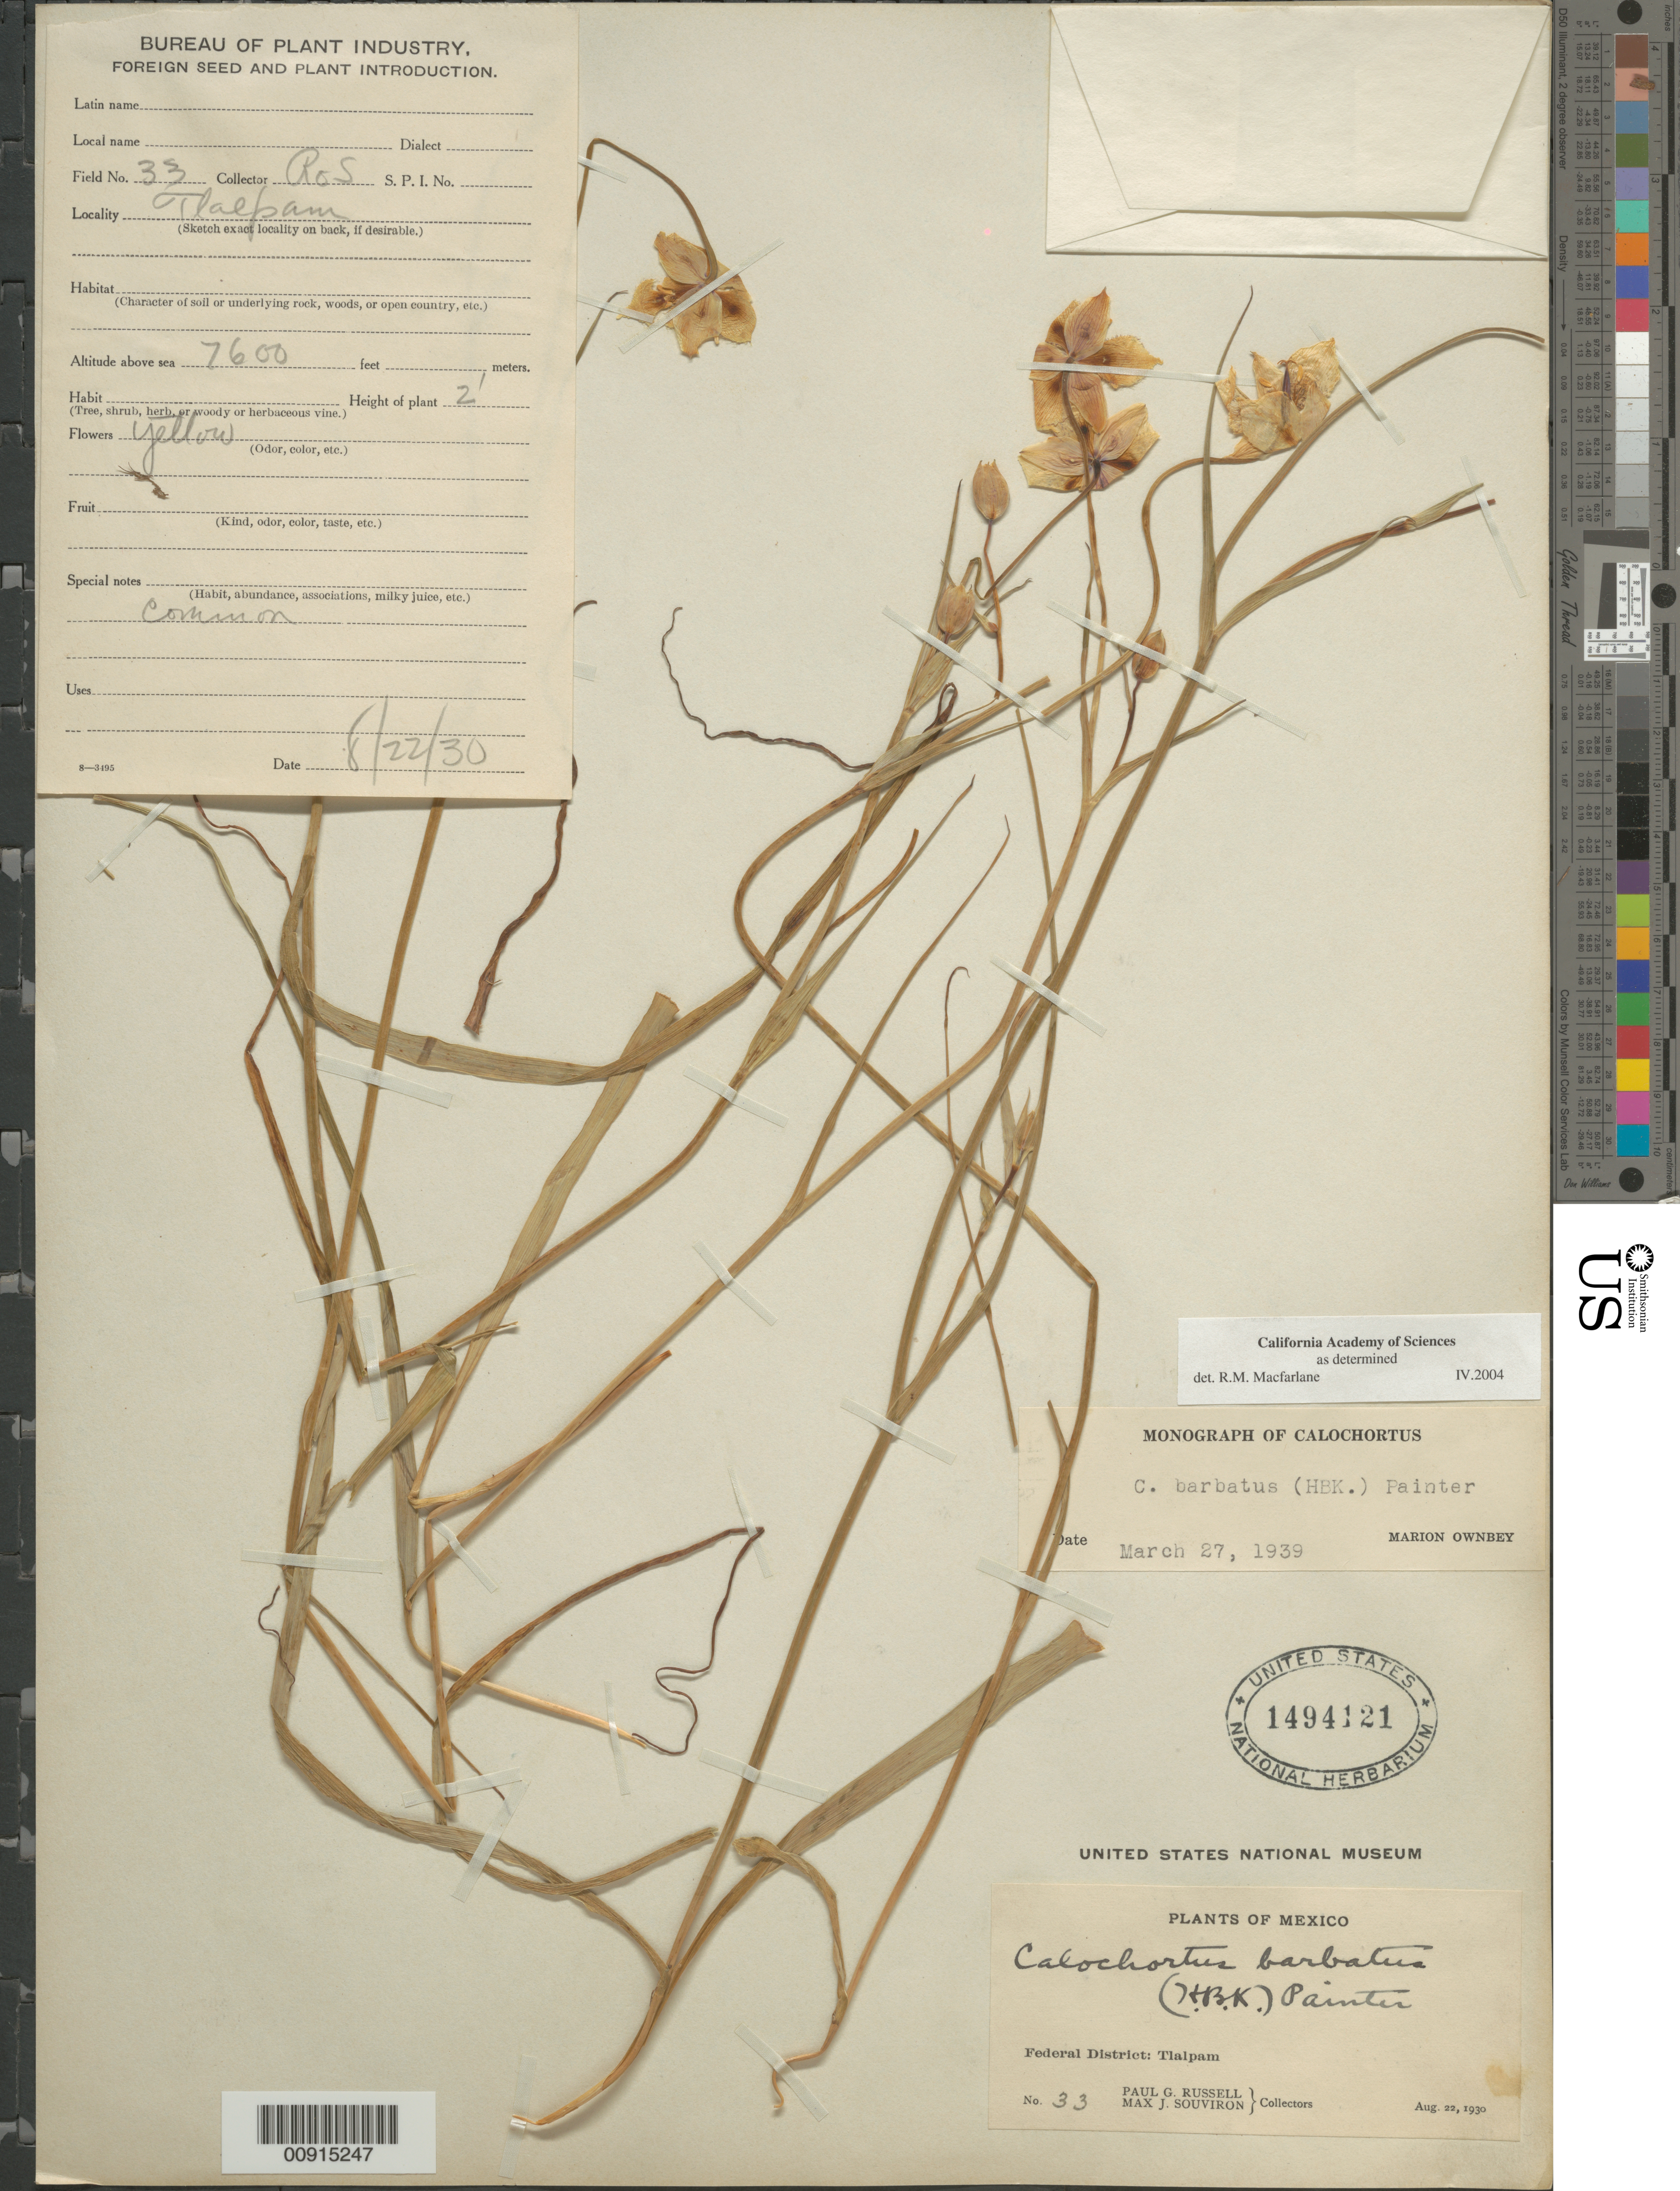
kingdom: Plantae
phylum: Tracheophyta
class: Liliopsida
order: Liliales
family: Liliaceae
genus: Calochortus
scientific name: Calochortus barbatus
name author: (Kunth) J.H. Painter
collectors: P. G. Russell & M. J. Souviron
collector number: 33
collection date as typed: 22 Aug 1930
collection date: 1930-08-22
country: Mexico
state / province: Distrito Federal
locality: Federal District: Tlalpam.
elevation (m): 2316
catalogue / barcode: US 1494121